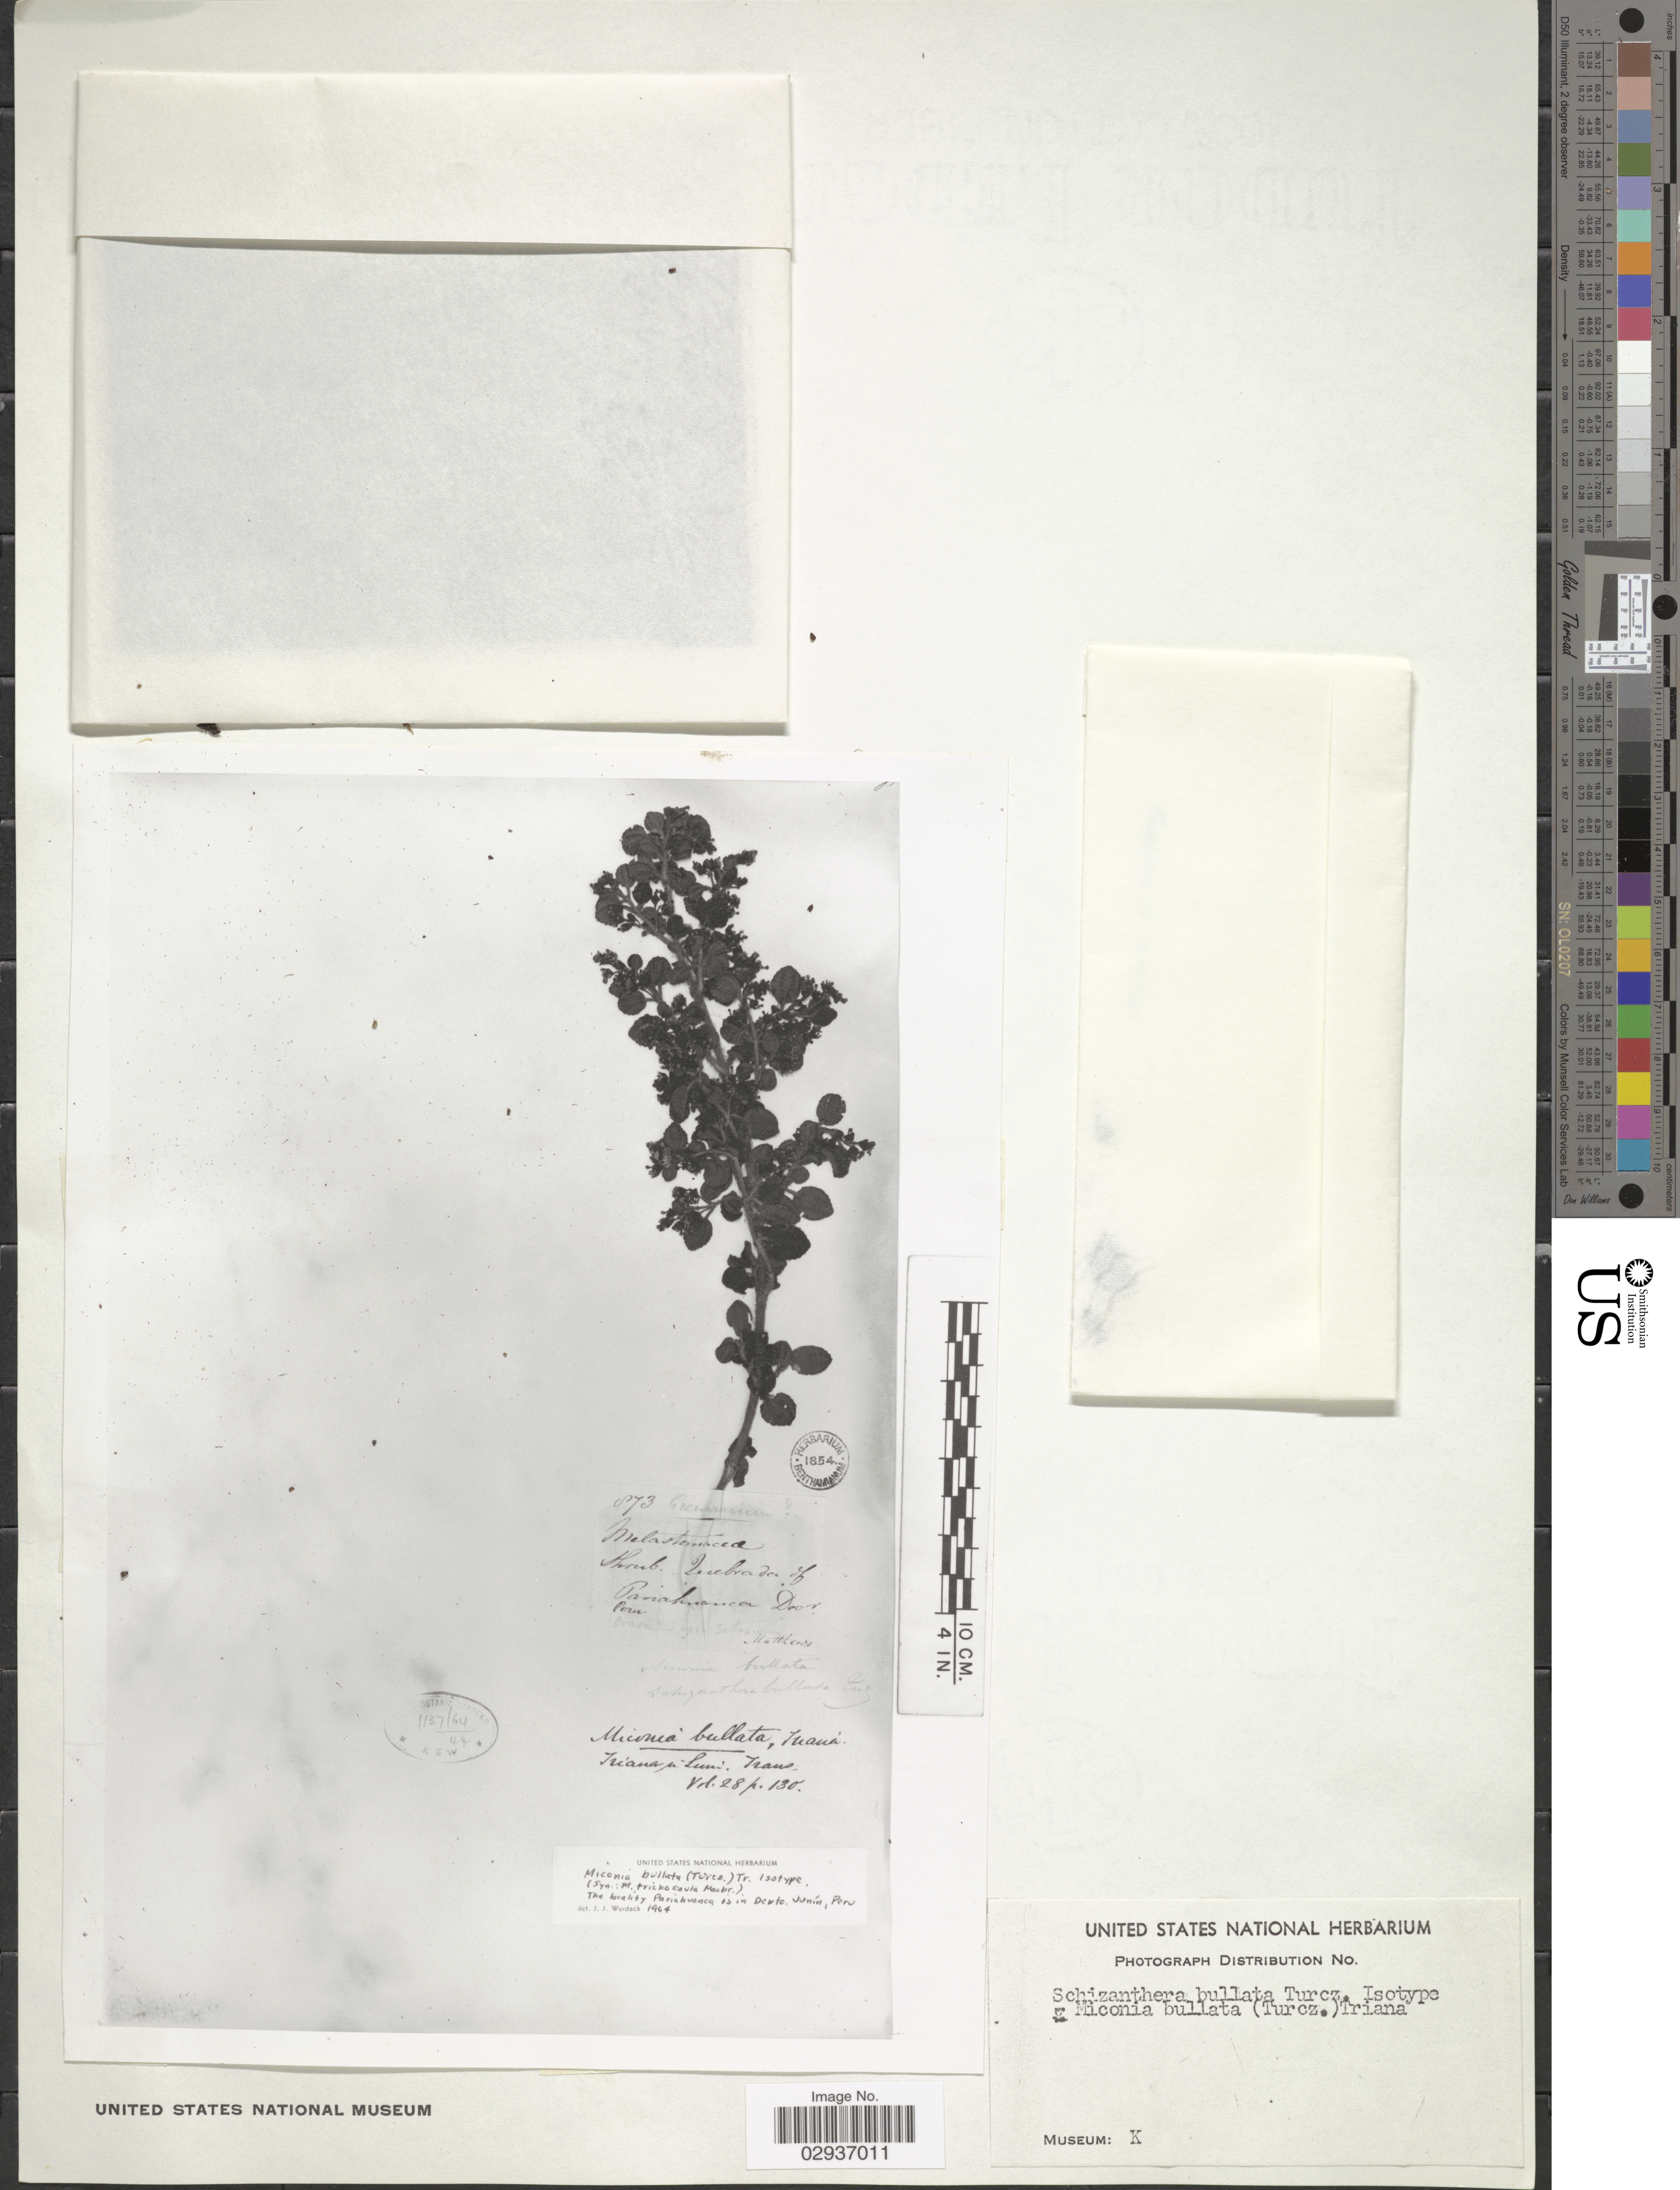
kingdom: Plantae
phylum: Tracheophyta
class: Magnoliopsida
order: Myrtales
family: Melastomataceae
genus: Miconia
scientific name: Miconia bullata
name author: (Turcz.) Triana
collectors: ex herb. United States National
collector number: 873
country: Peru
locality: Pariahuanca Deor. [interpreted]